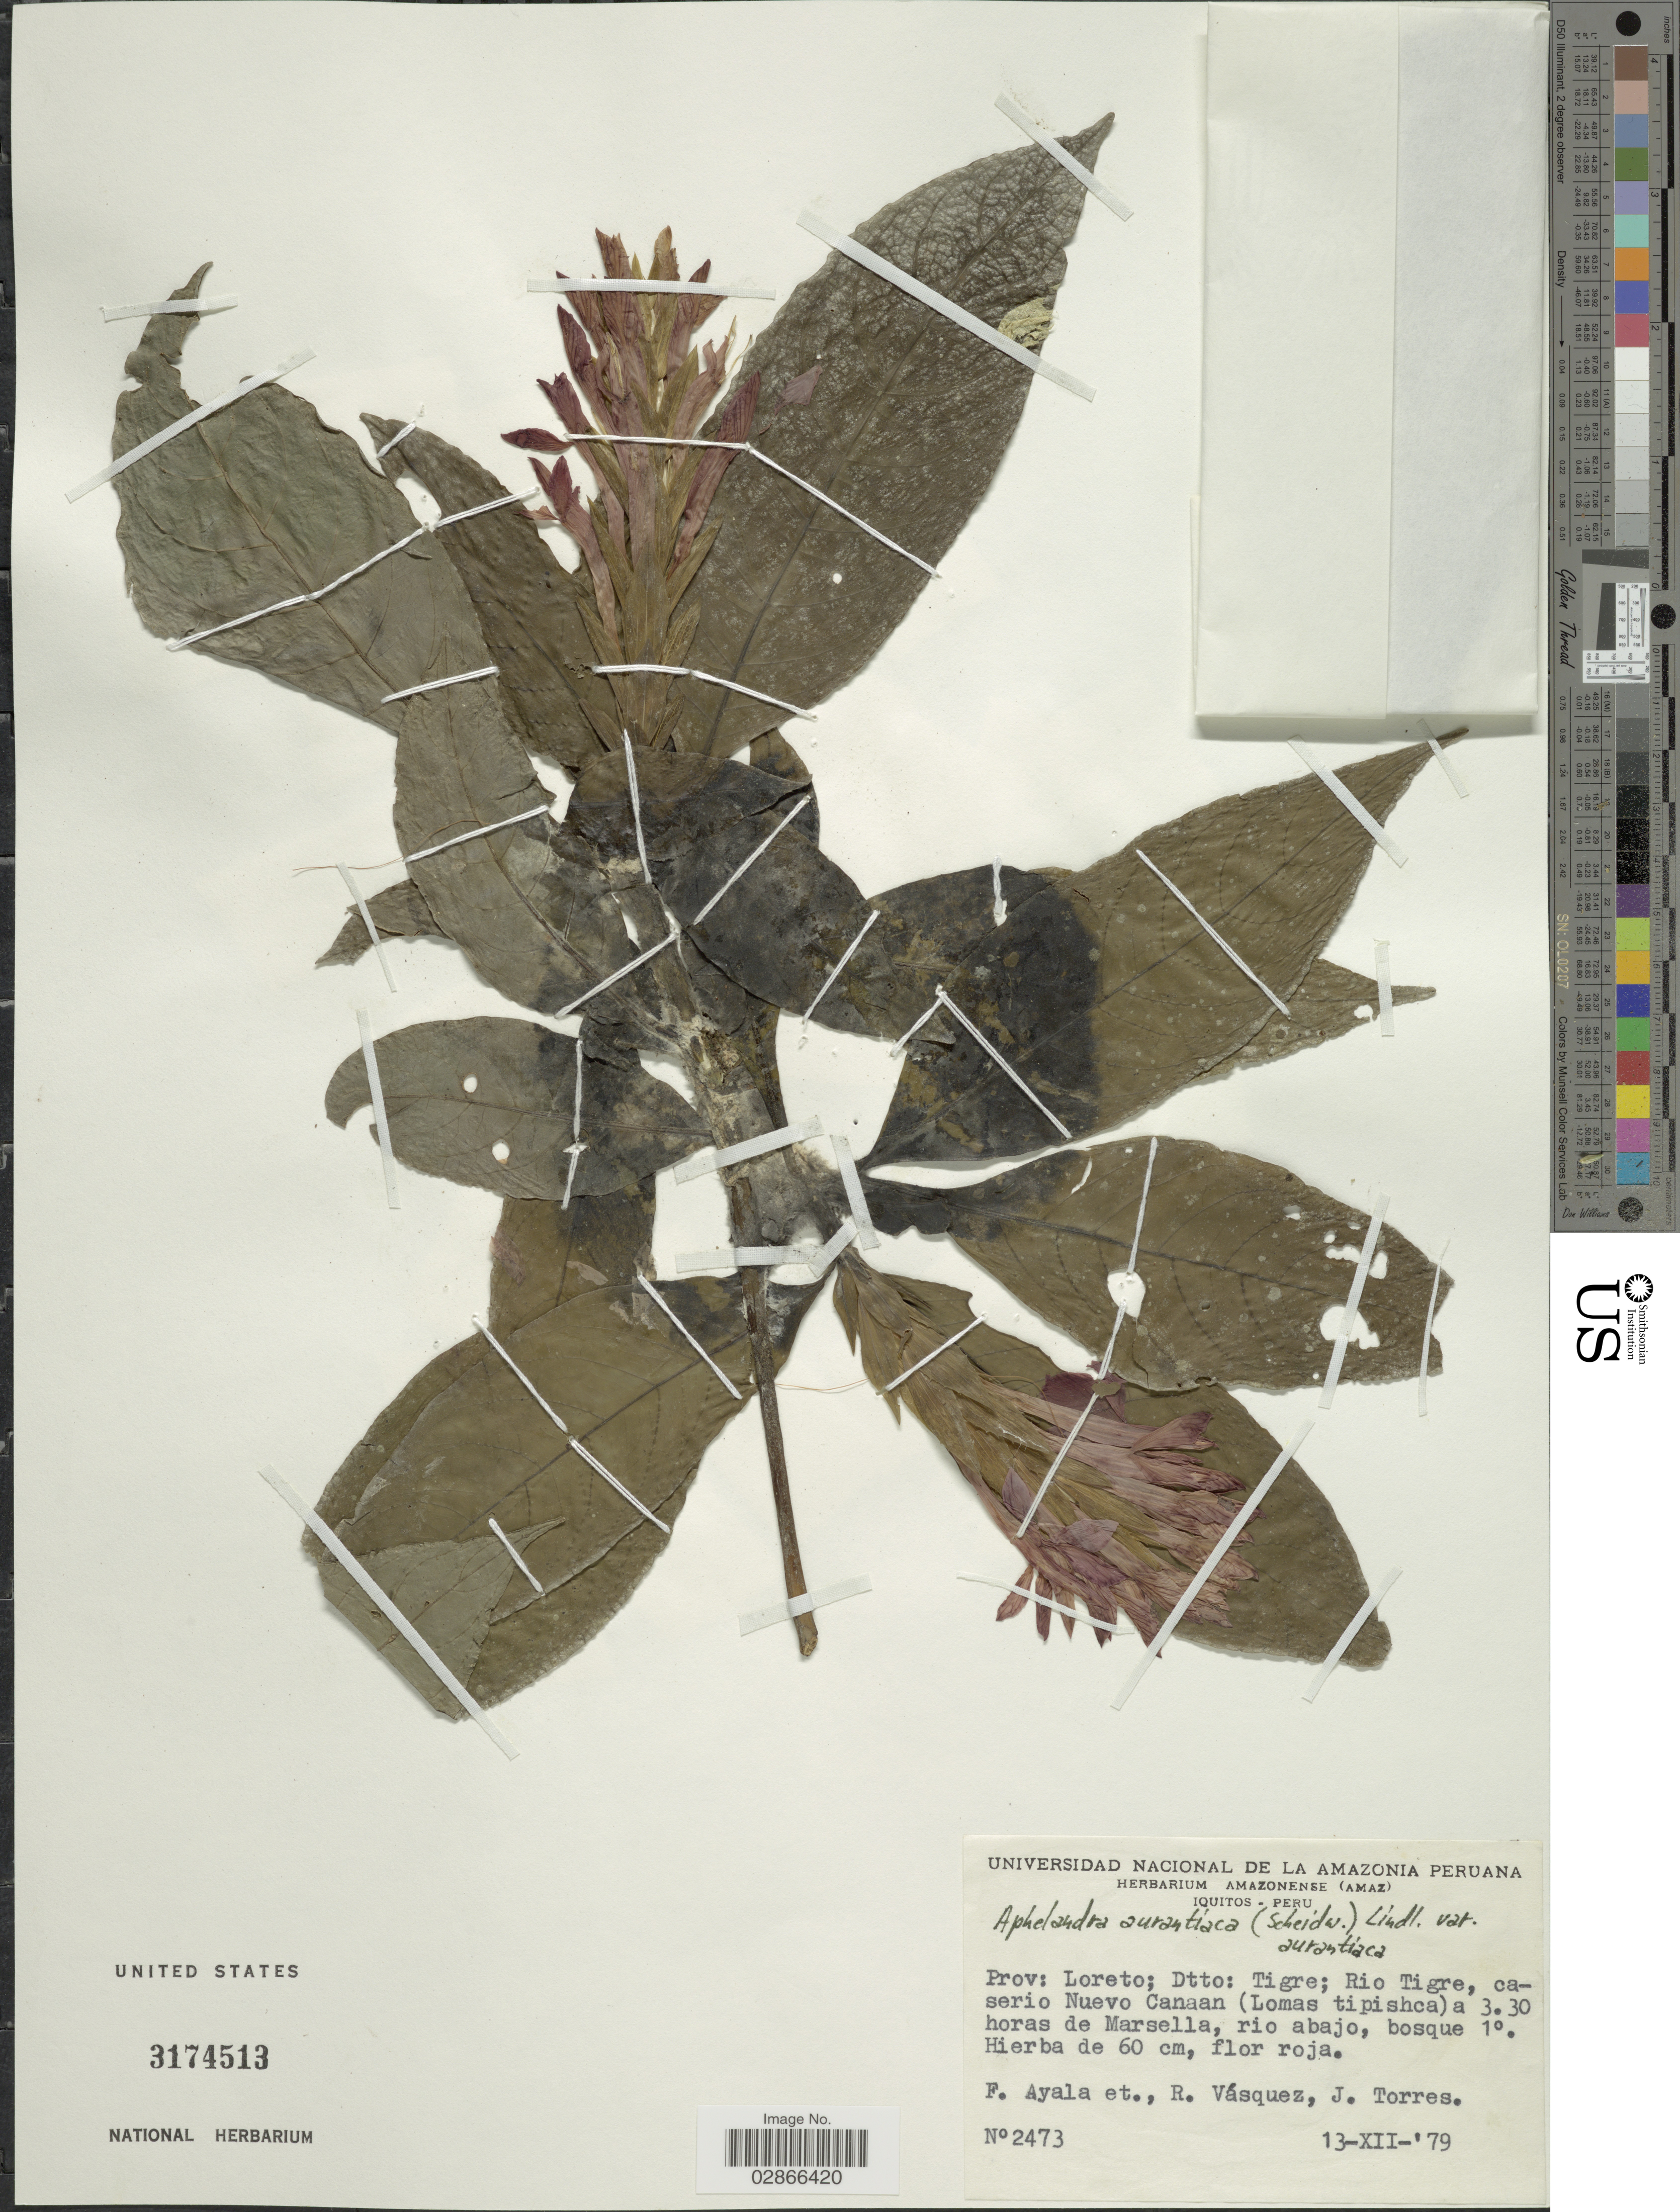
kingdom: Plantae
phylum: Tracheophyta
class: Magnoliopsida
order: Lamiales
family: Acanthaceae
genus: Aphelandra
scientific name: Aphelandra aurantiaca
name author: (Scheidw.) Lindl.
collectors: F. Ayala, R. Vásquez & J. Torres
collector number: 2473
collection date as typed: Transcribed d/m/y: 13/12/79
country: Peru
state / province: Loreto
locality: Dtto: Tigre; Rio Tigre, caserio Nuevo Canaan (Lomas tipishca) a 3.30 horas de Marsella.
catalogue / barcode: US 3174513